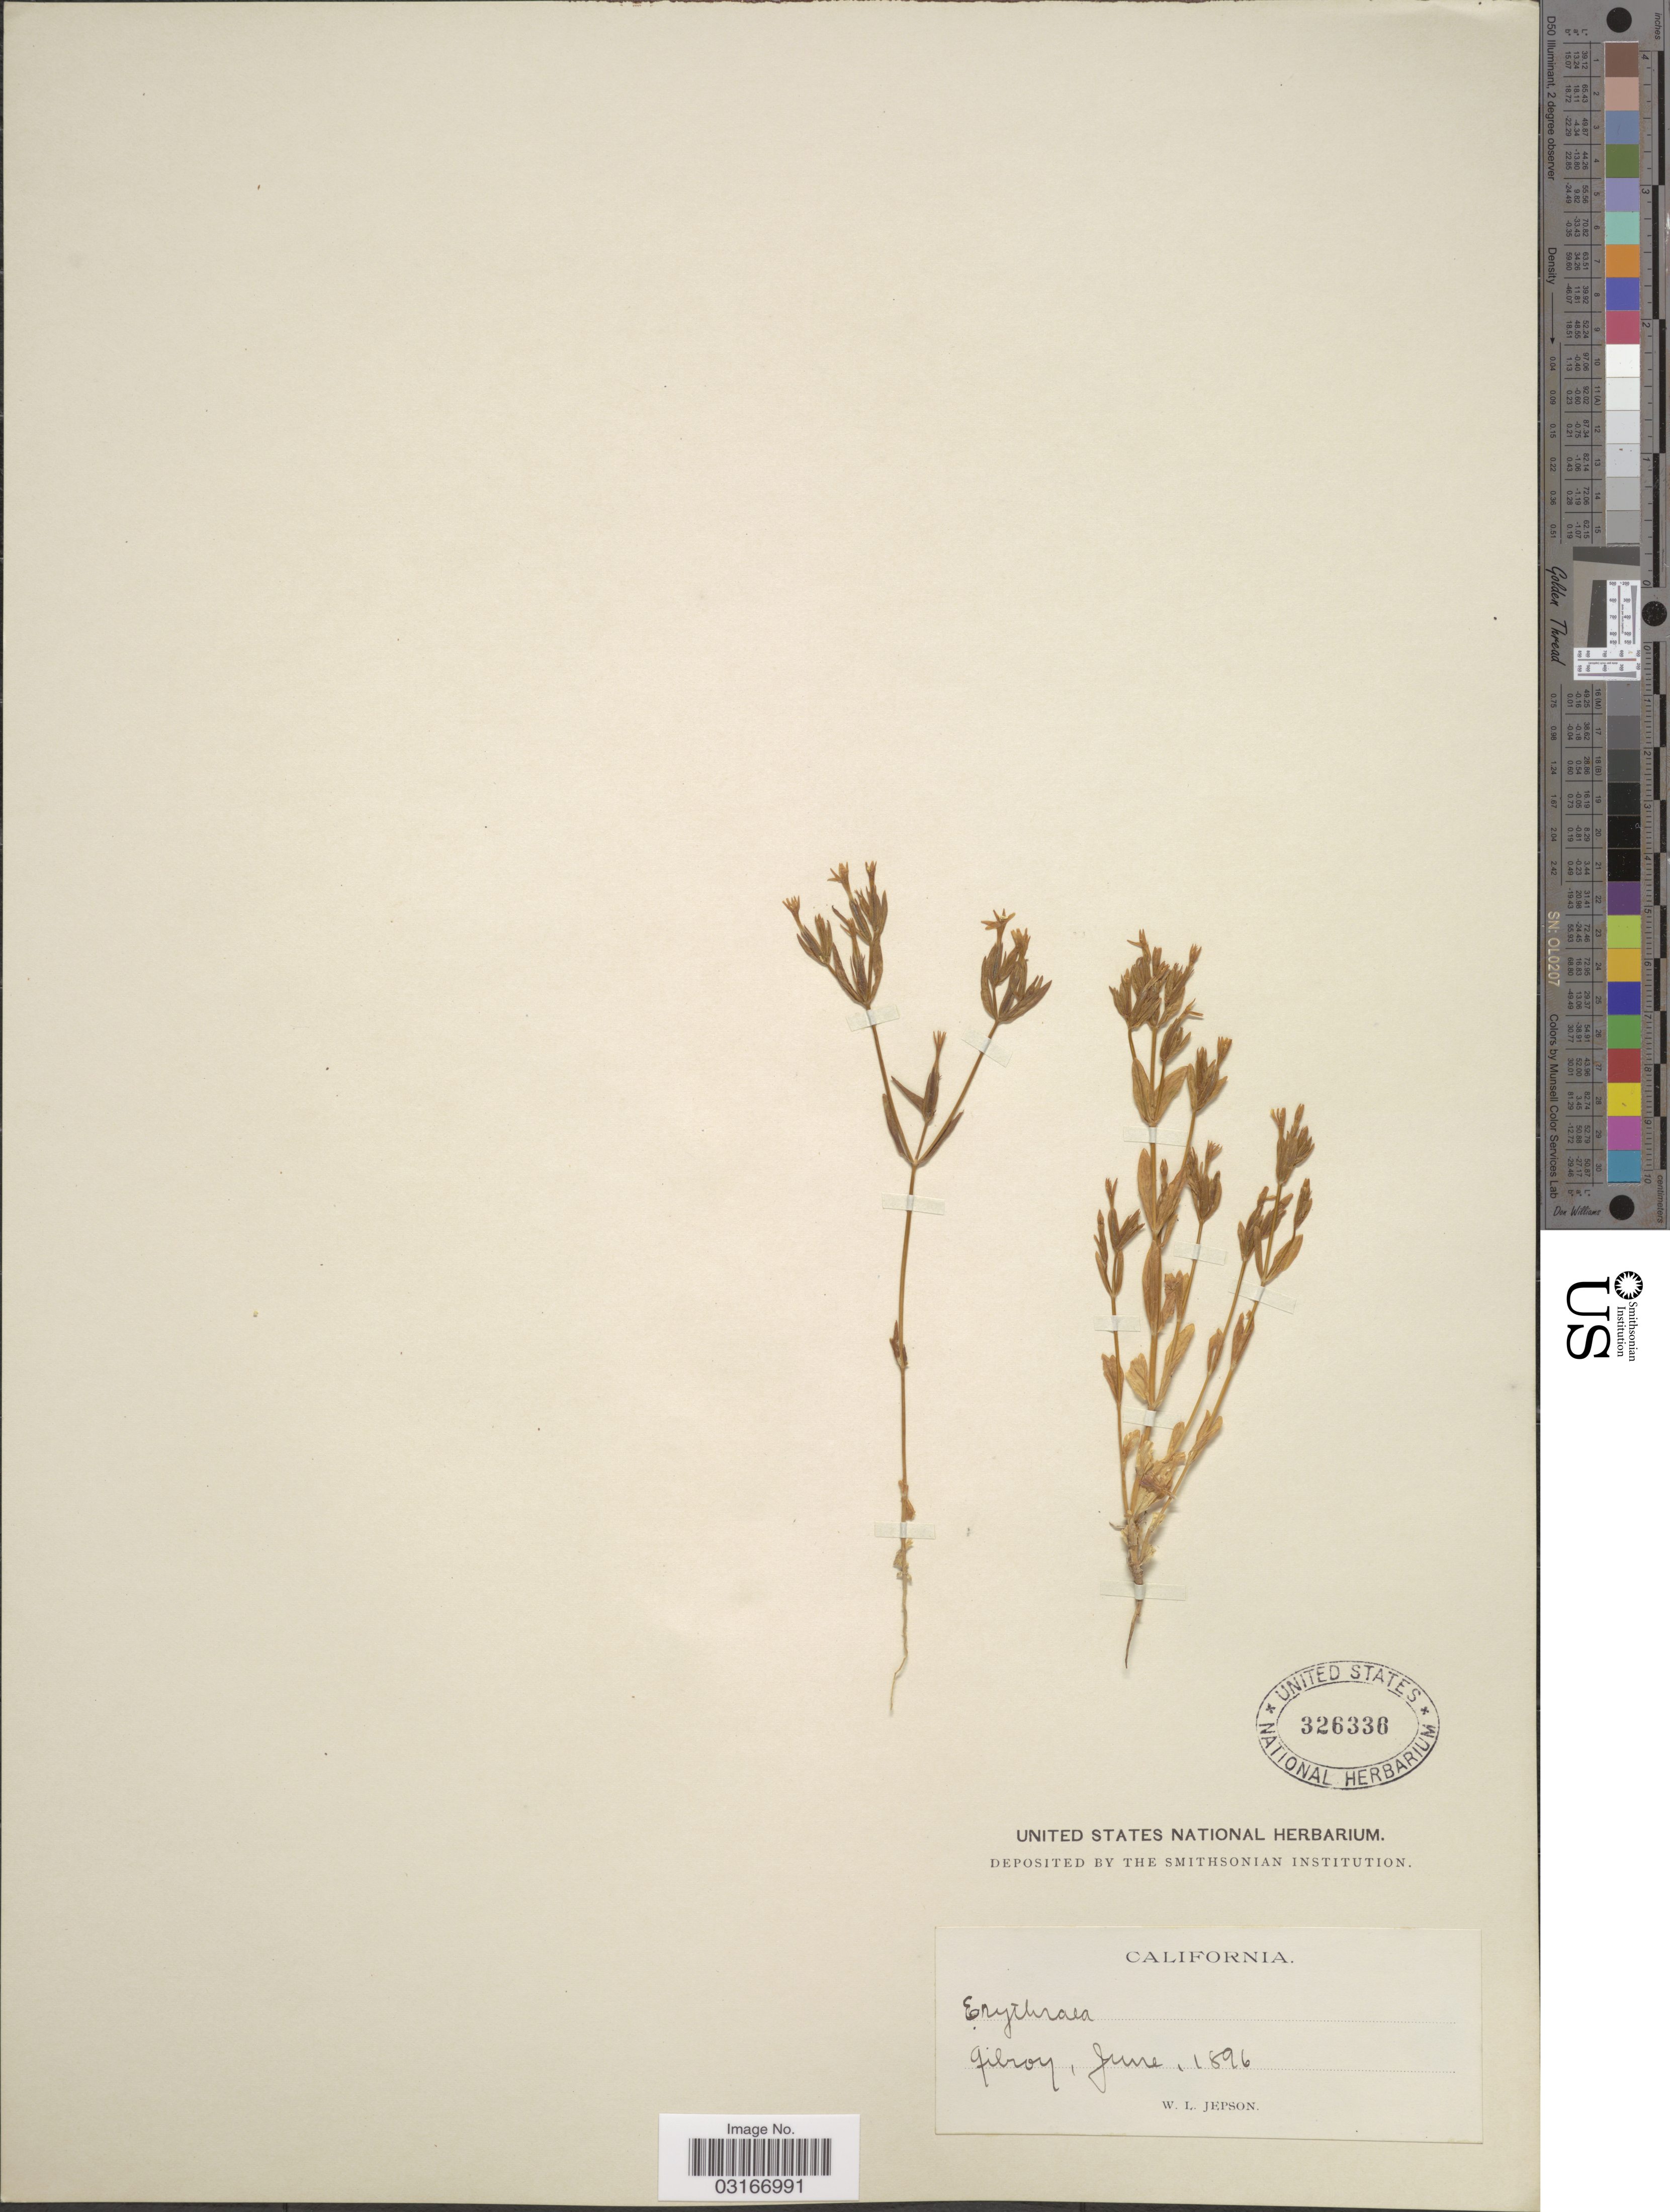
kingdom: Plantae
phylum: Tracheophyta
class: Magnoliopsida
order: Gentianales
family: Gentianaceae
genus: Centaurium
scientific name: Centaurium muehlenbergii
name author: (Griseb.) W. Wight ex Piper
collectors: W. L. Jepson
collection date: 1896-06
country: United States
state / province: California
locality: Gilroy.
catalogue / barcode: US 326336